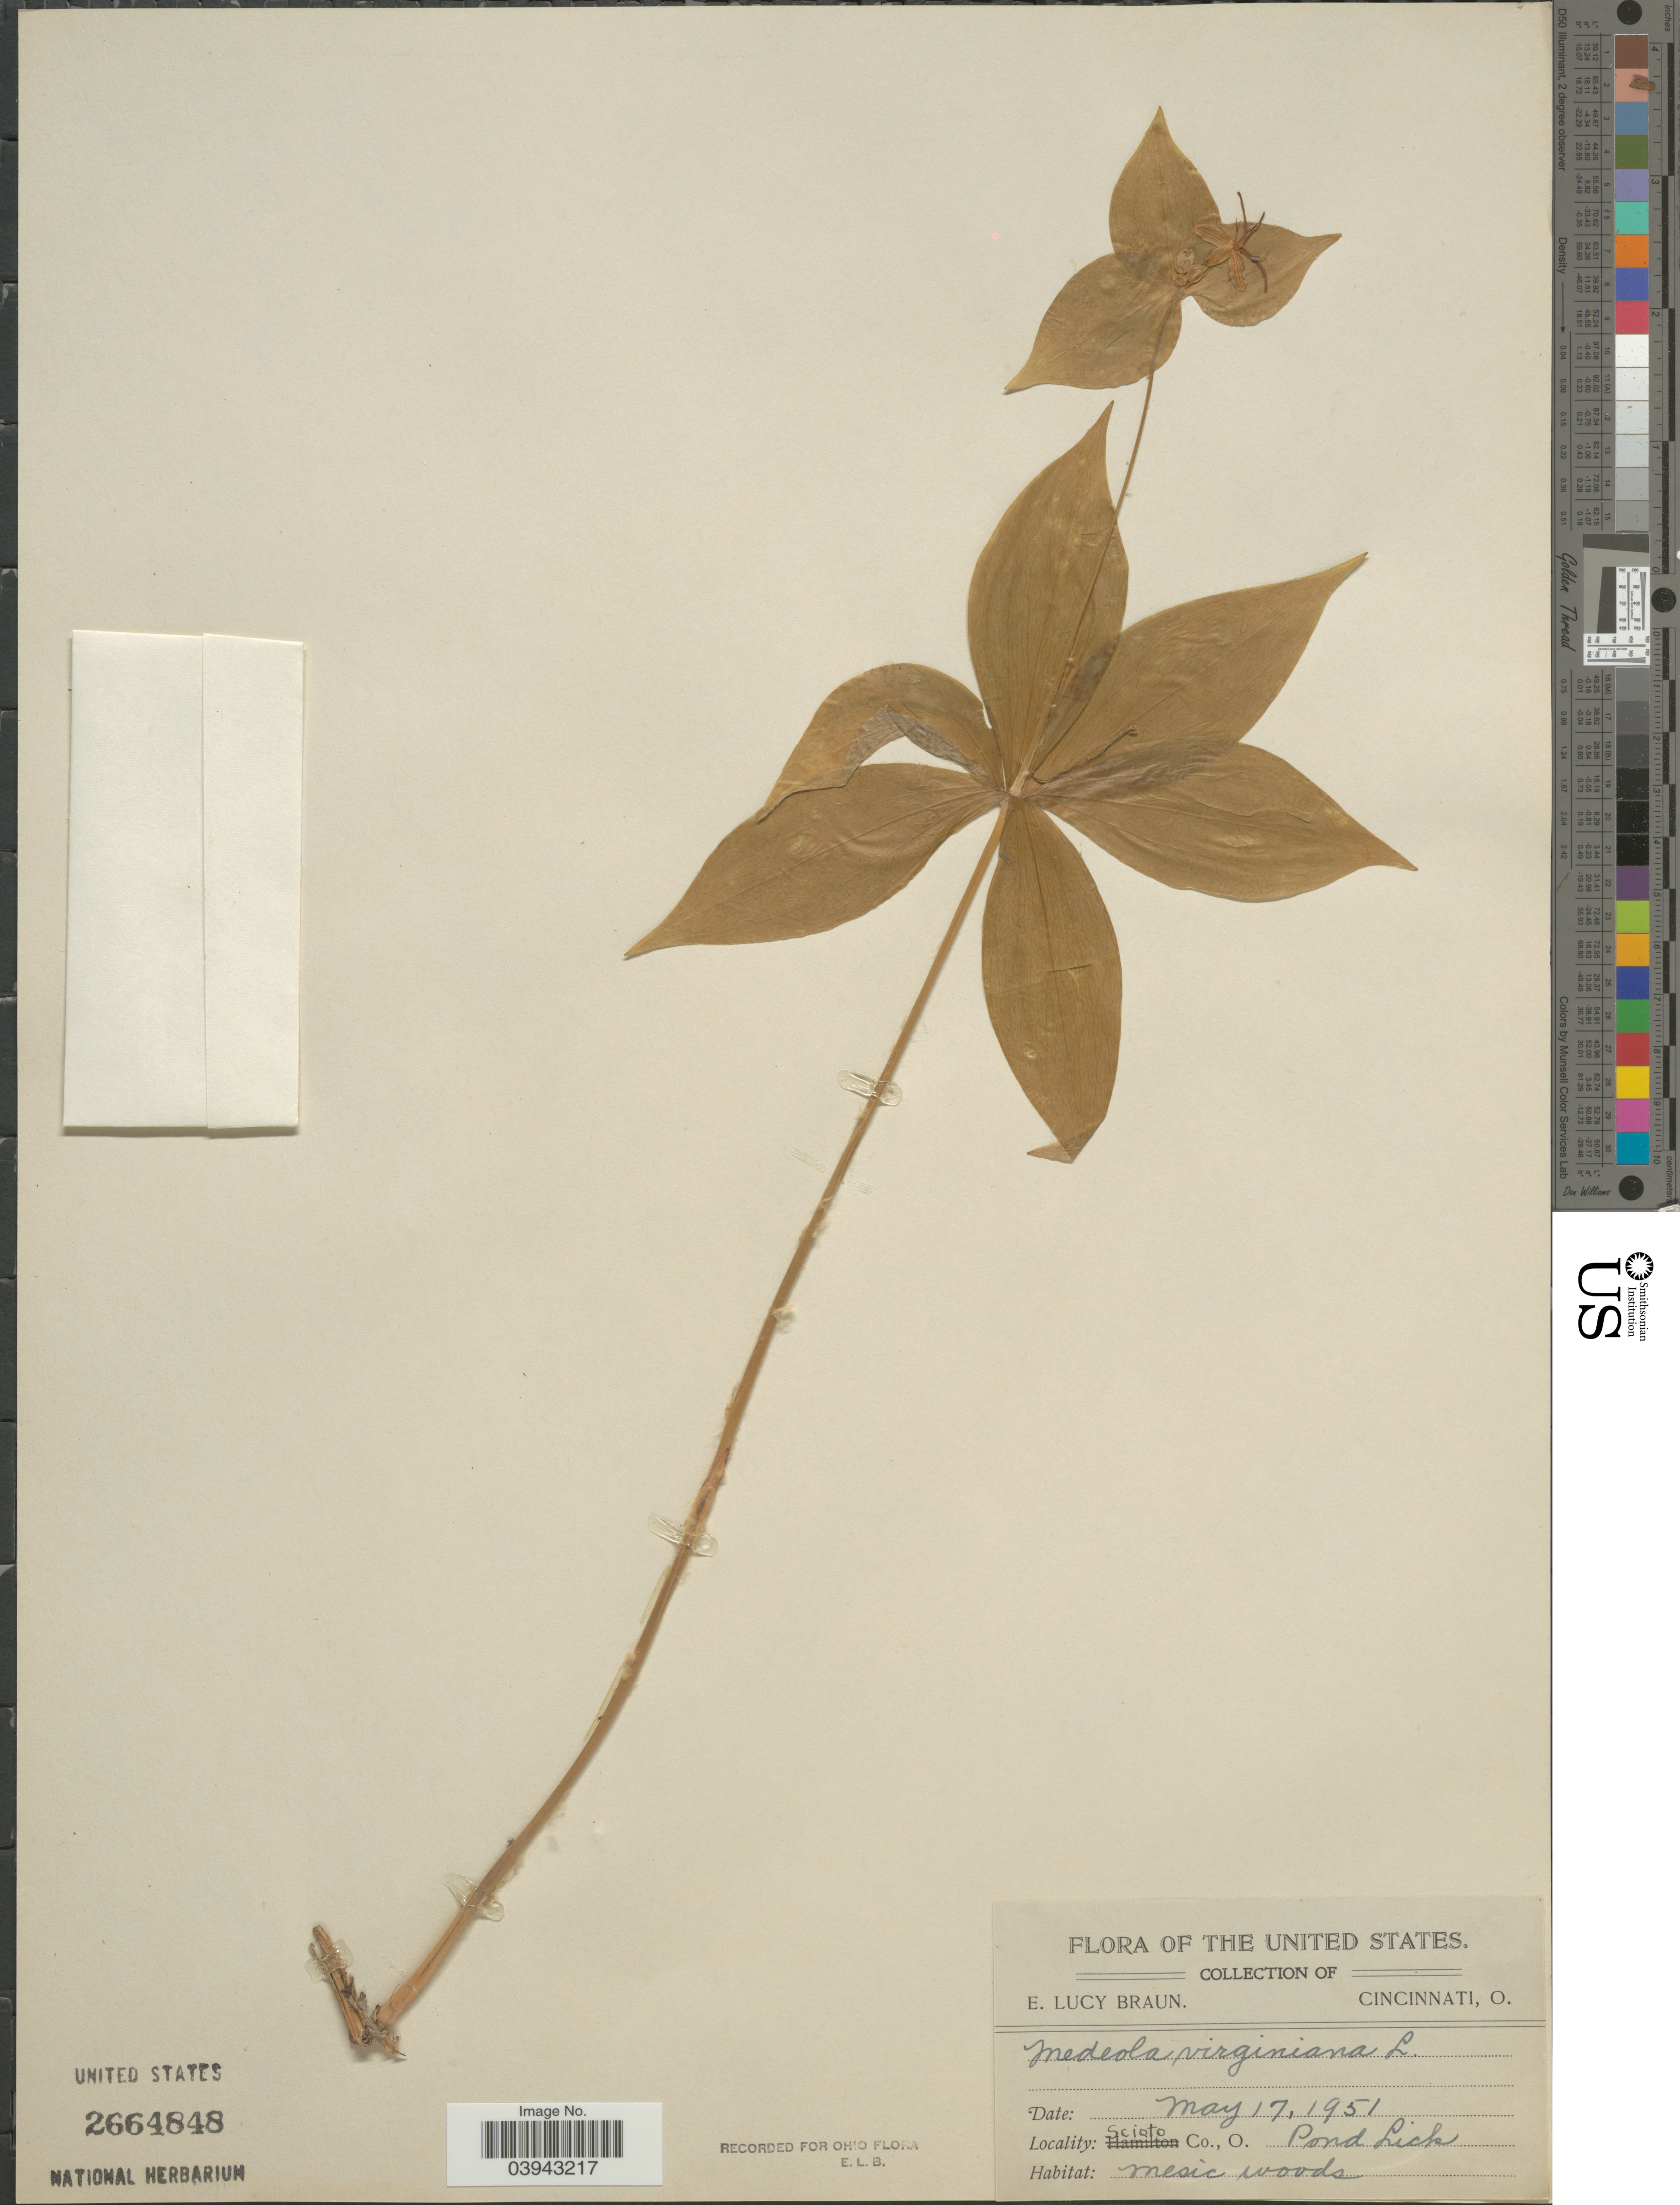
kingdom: Plantae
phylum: Tracheophyta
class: Liliopsida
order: Liliales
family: Liliaceae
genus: Medeola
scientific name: Medeola virginiana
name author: (L.) Desf.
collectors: E. L. Braun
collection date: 1951-05-17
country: United States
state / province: Ohio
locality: Scioto Co. Pond Lick.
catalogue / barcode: US 2664848